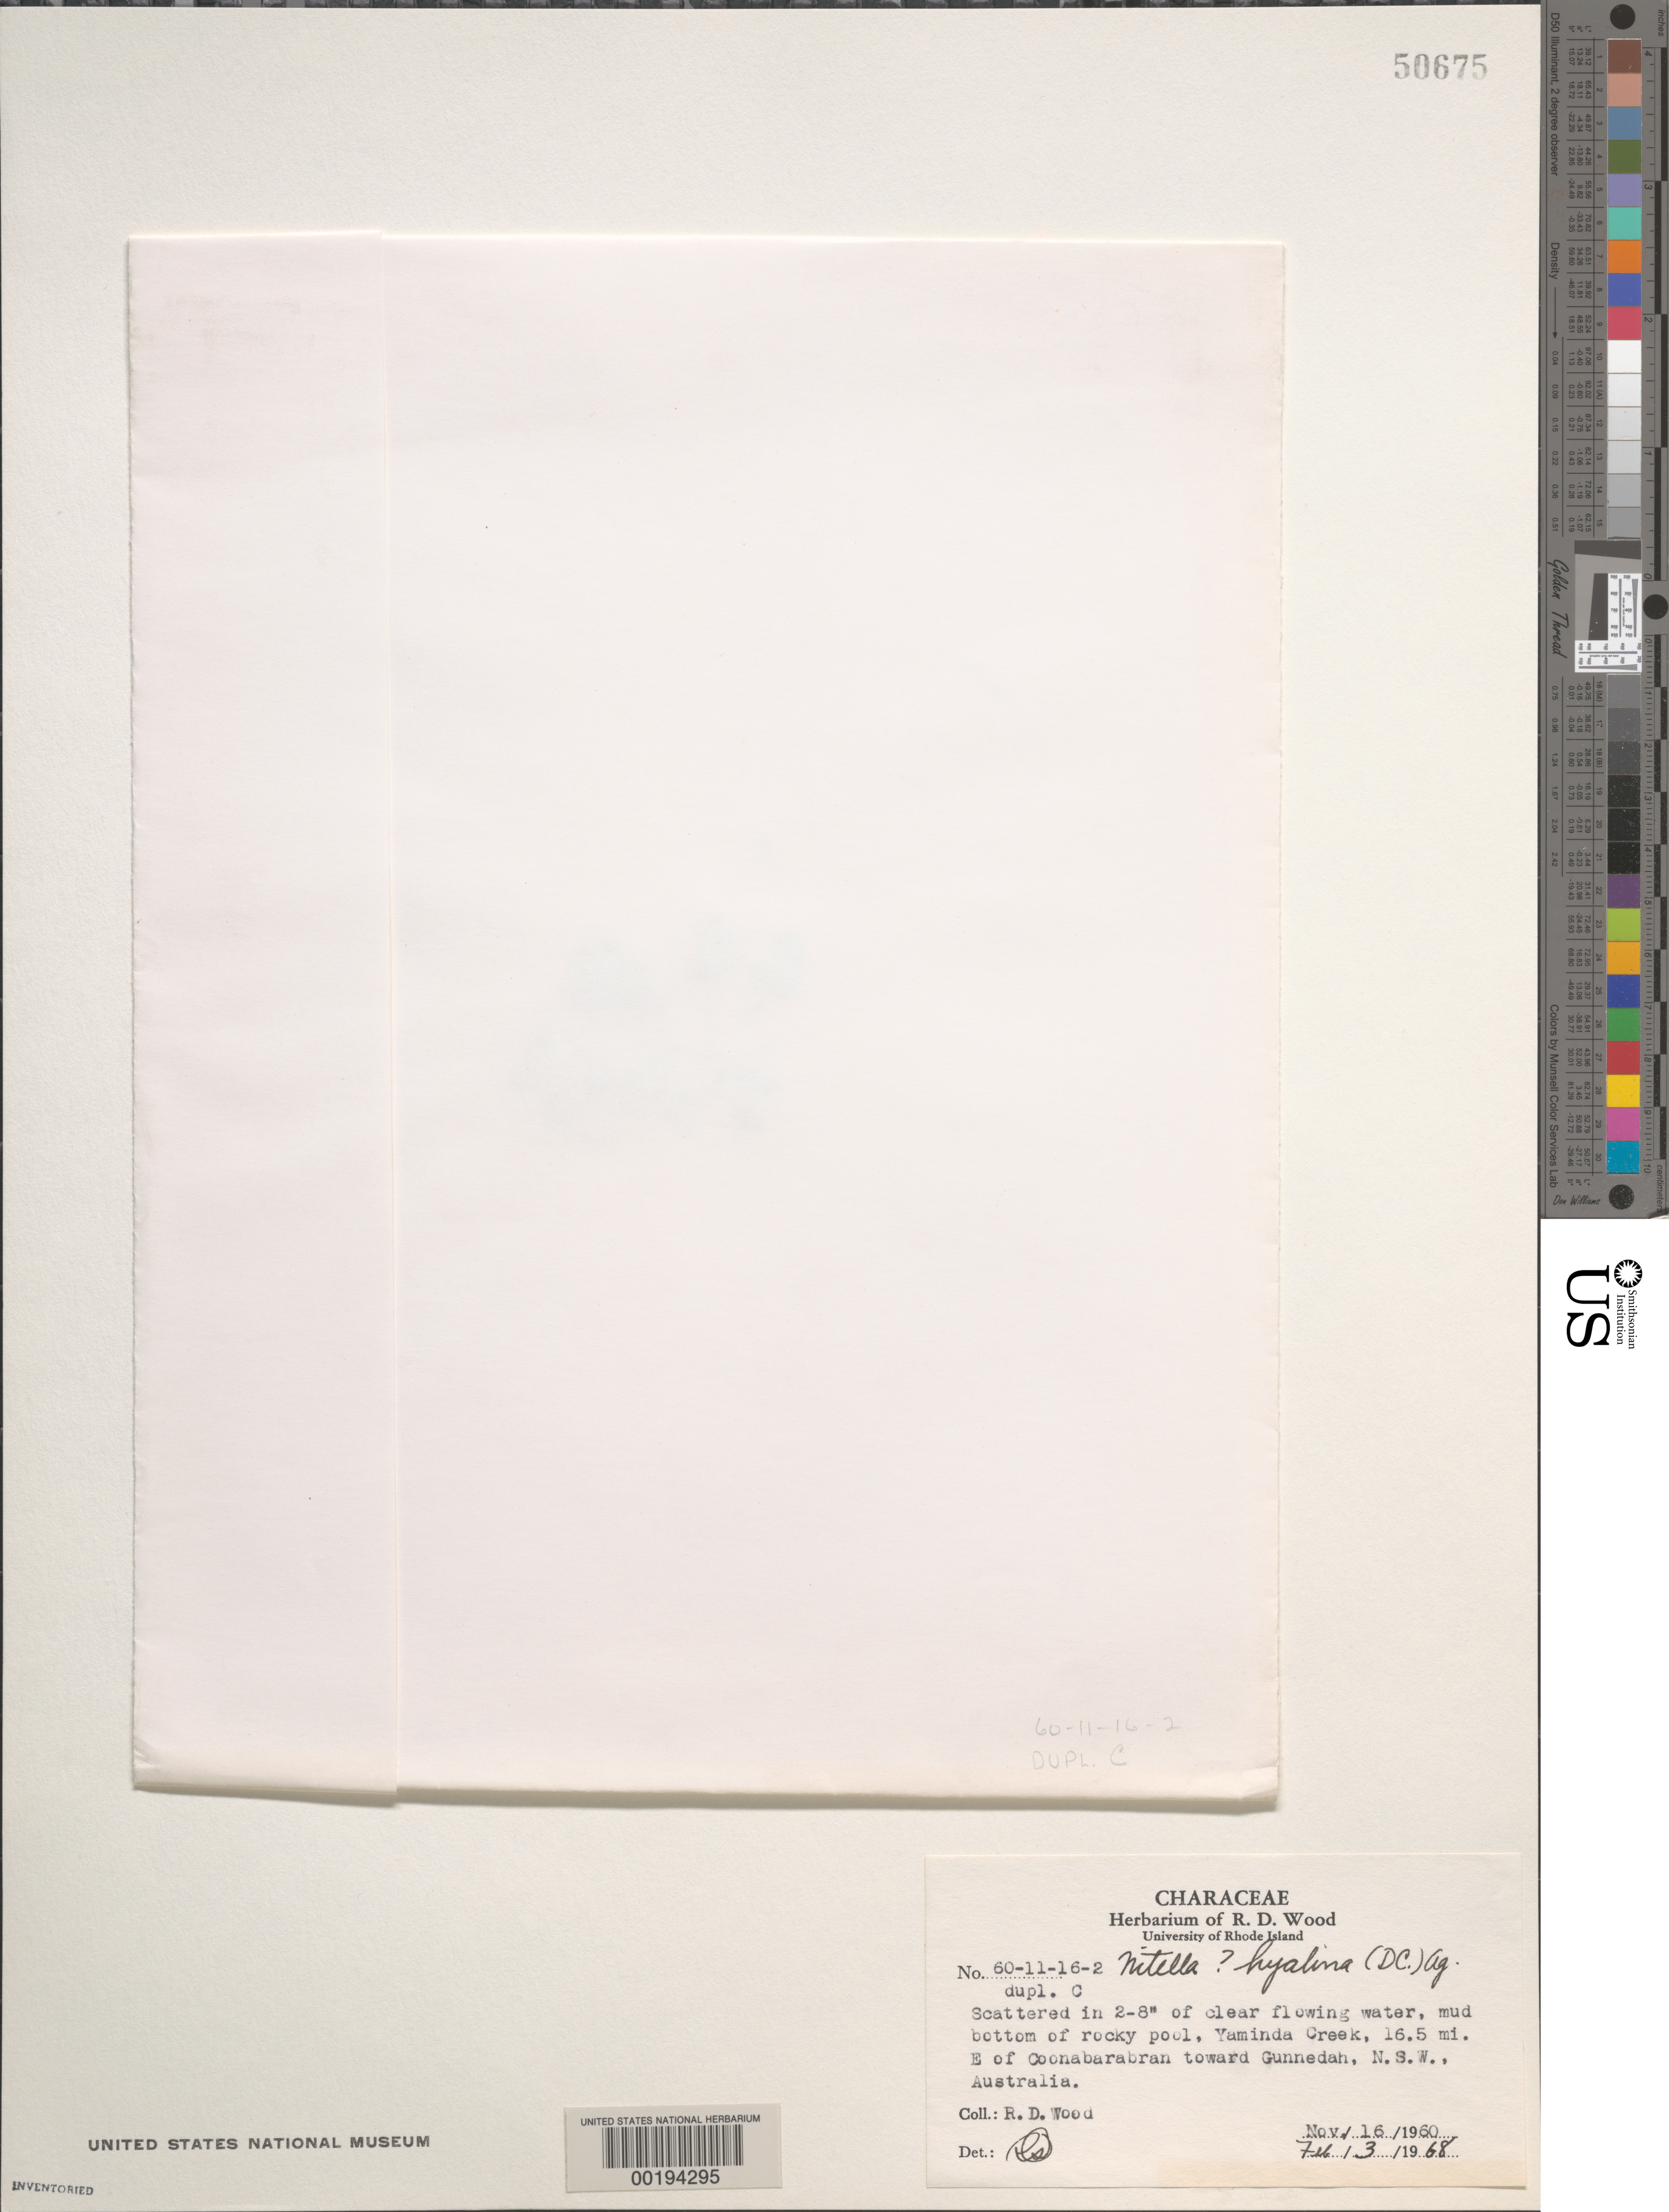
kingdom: Plantae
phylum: Charophyta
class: Charophyceae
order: Charales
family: Characeae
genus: Nitella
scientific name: Nitella hyalina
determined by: Wood, R. D.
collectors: R. Wood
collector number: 60-11-16-2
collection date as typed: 16 Nov 1960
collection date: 1960-11-16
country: Australia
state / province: New South Wales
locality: Yaminda creek, 16.5 miles east of coonabarabran toward gunnedah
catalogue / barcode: US 50675